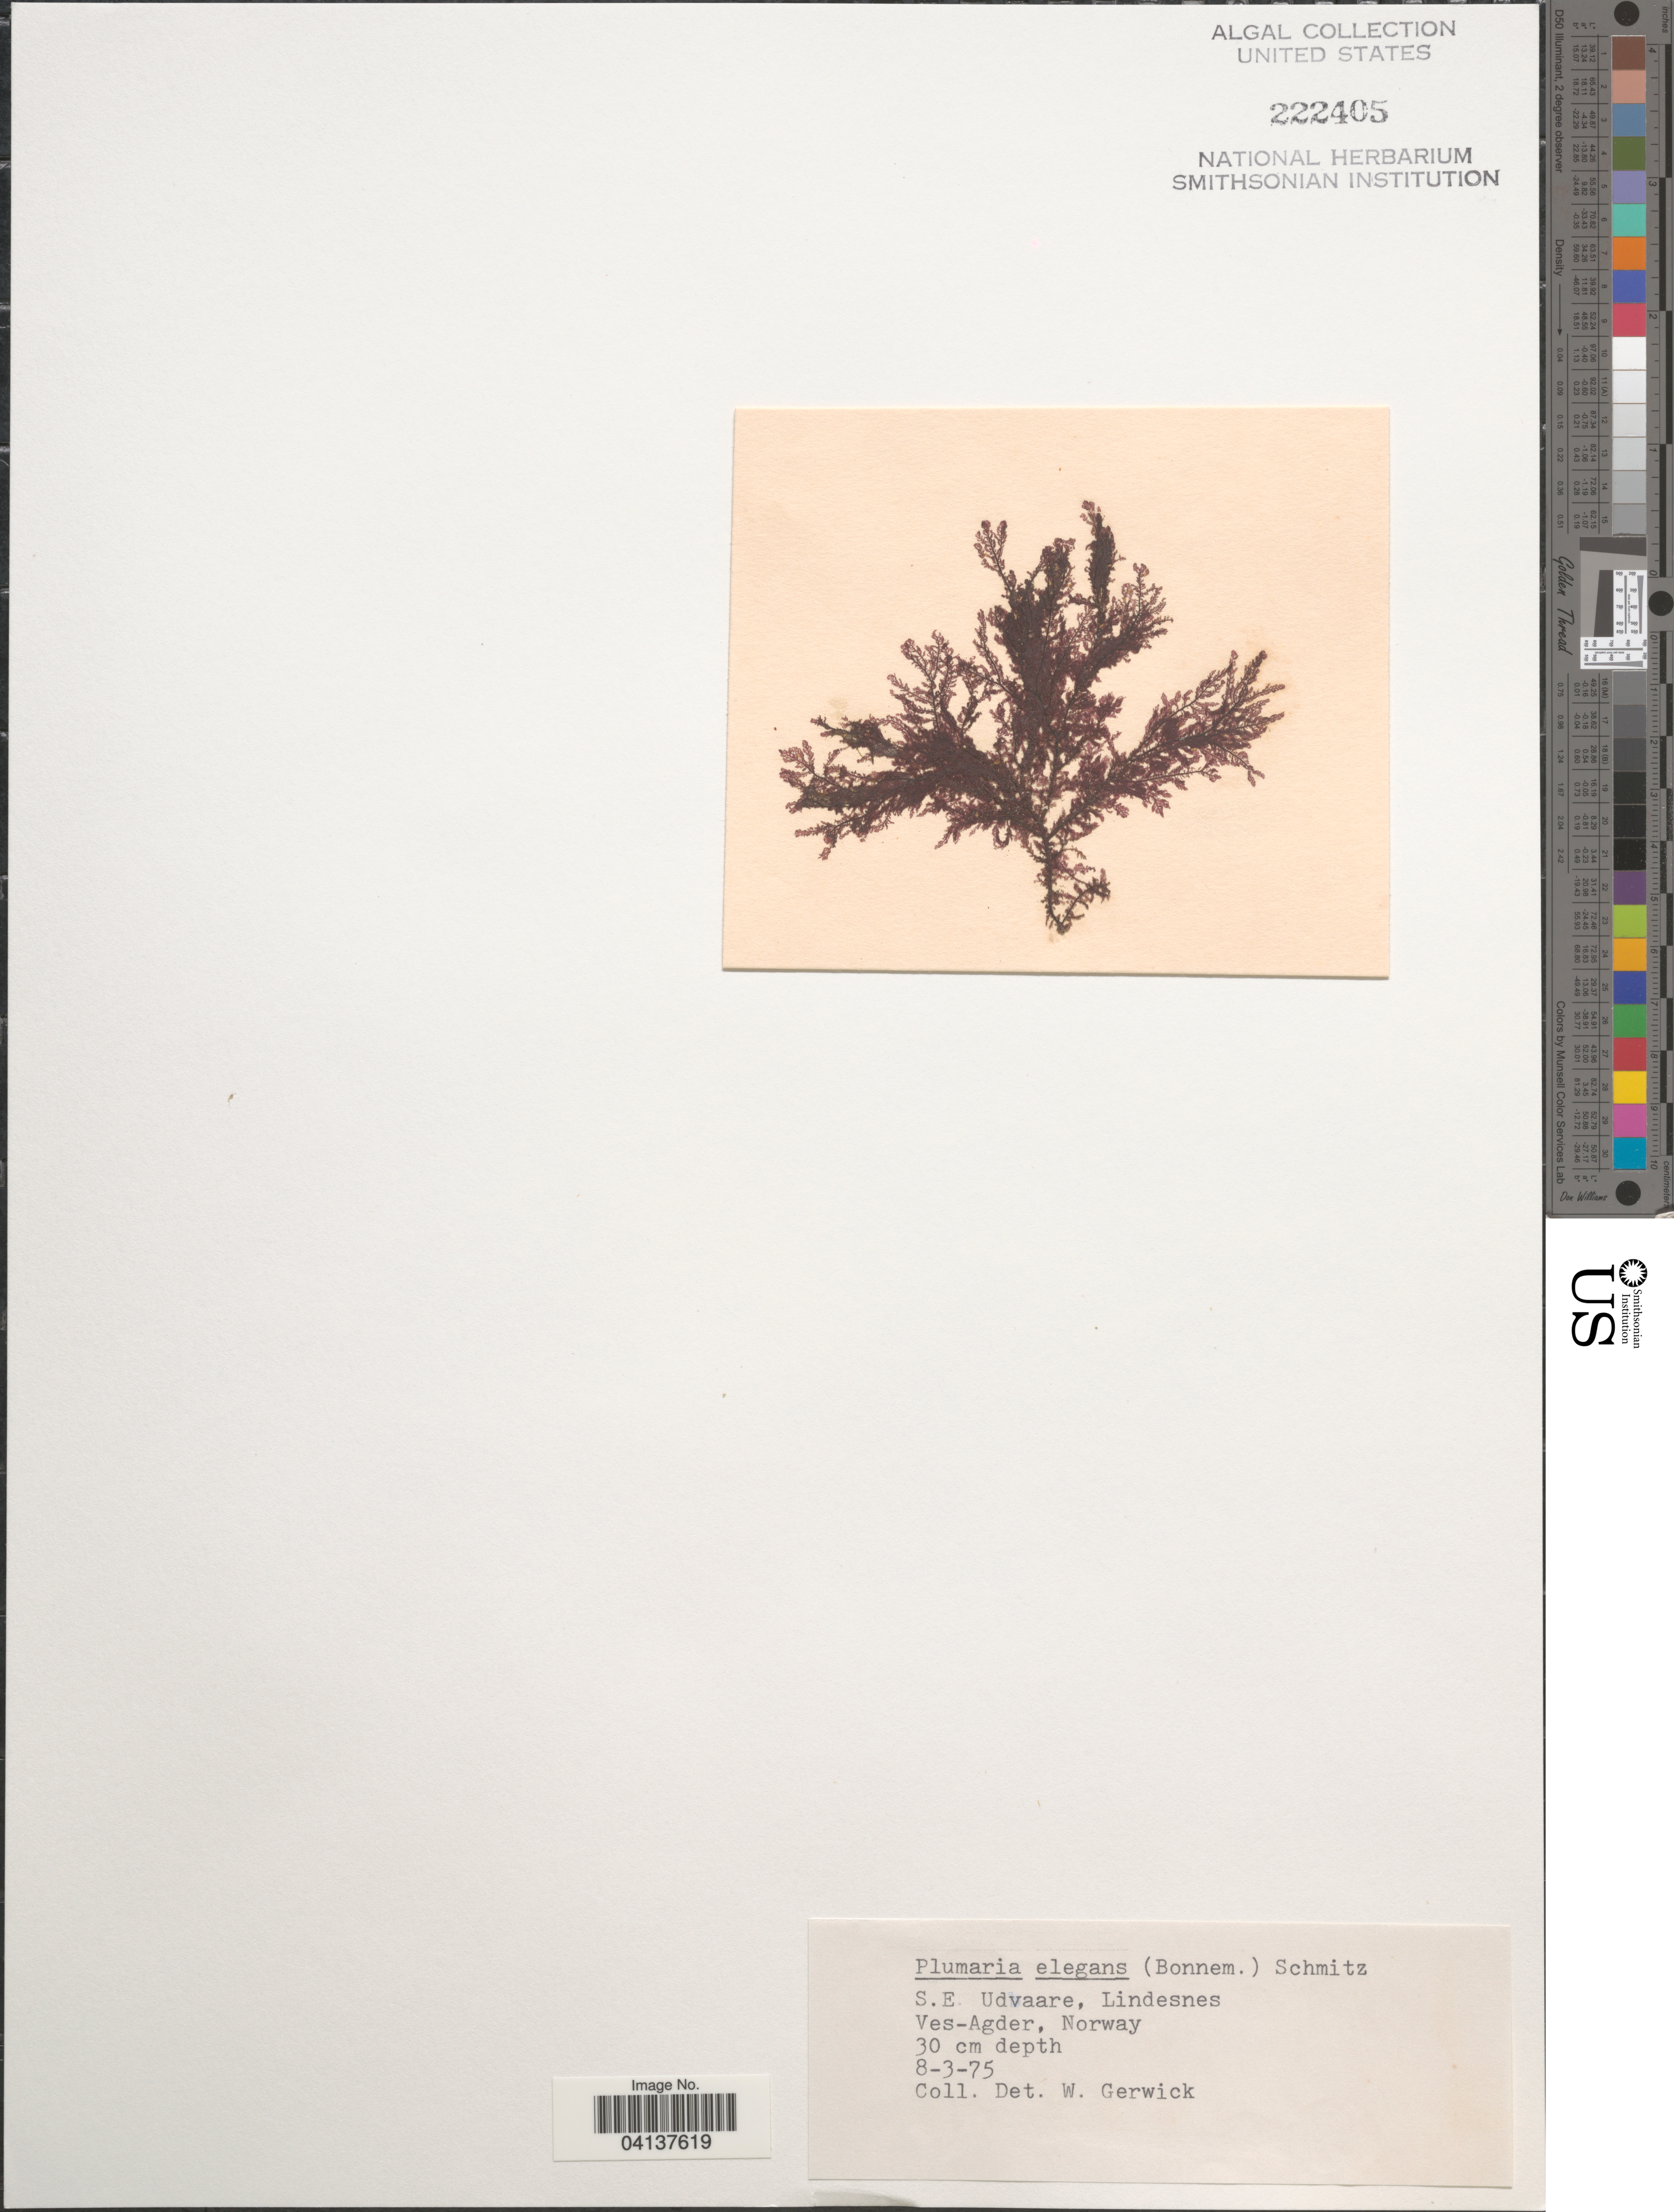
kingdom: Plantae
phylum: Rhodophyta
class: Florideophyceae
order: Ceramiales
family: Wrangeliaceae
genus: Plumaria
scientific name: Plumaria plumosa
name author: (Hudson) Kuntze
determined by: Algae name updating Project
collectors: W. Gerwick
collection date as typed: Transcribed d/m/y: 8/3/75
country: Norway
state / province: Vest-Agder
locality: S.E. Udvaare, Lindesnes.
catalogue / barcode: US 222405